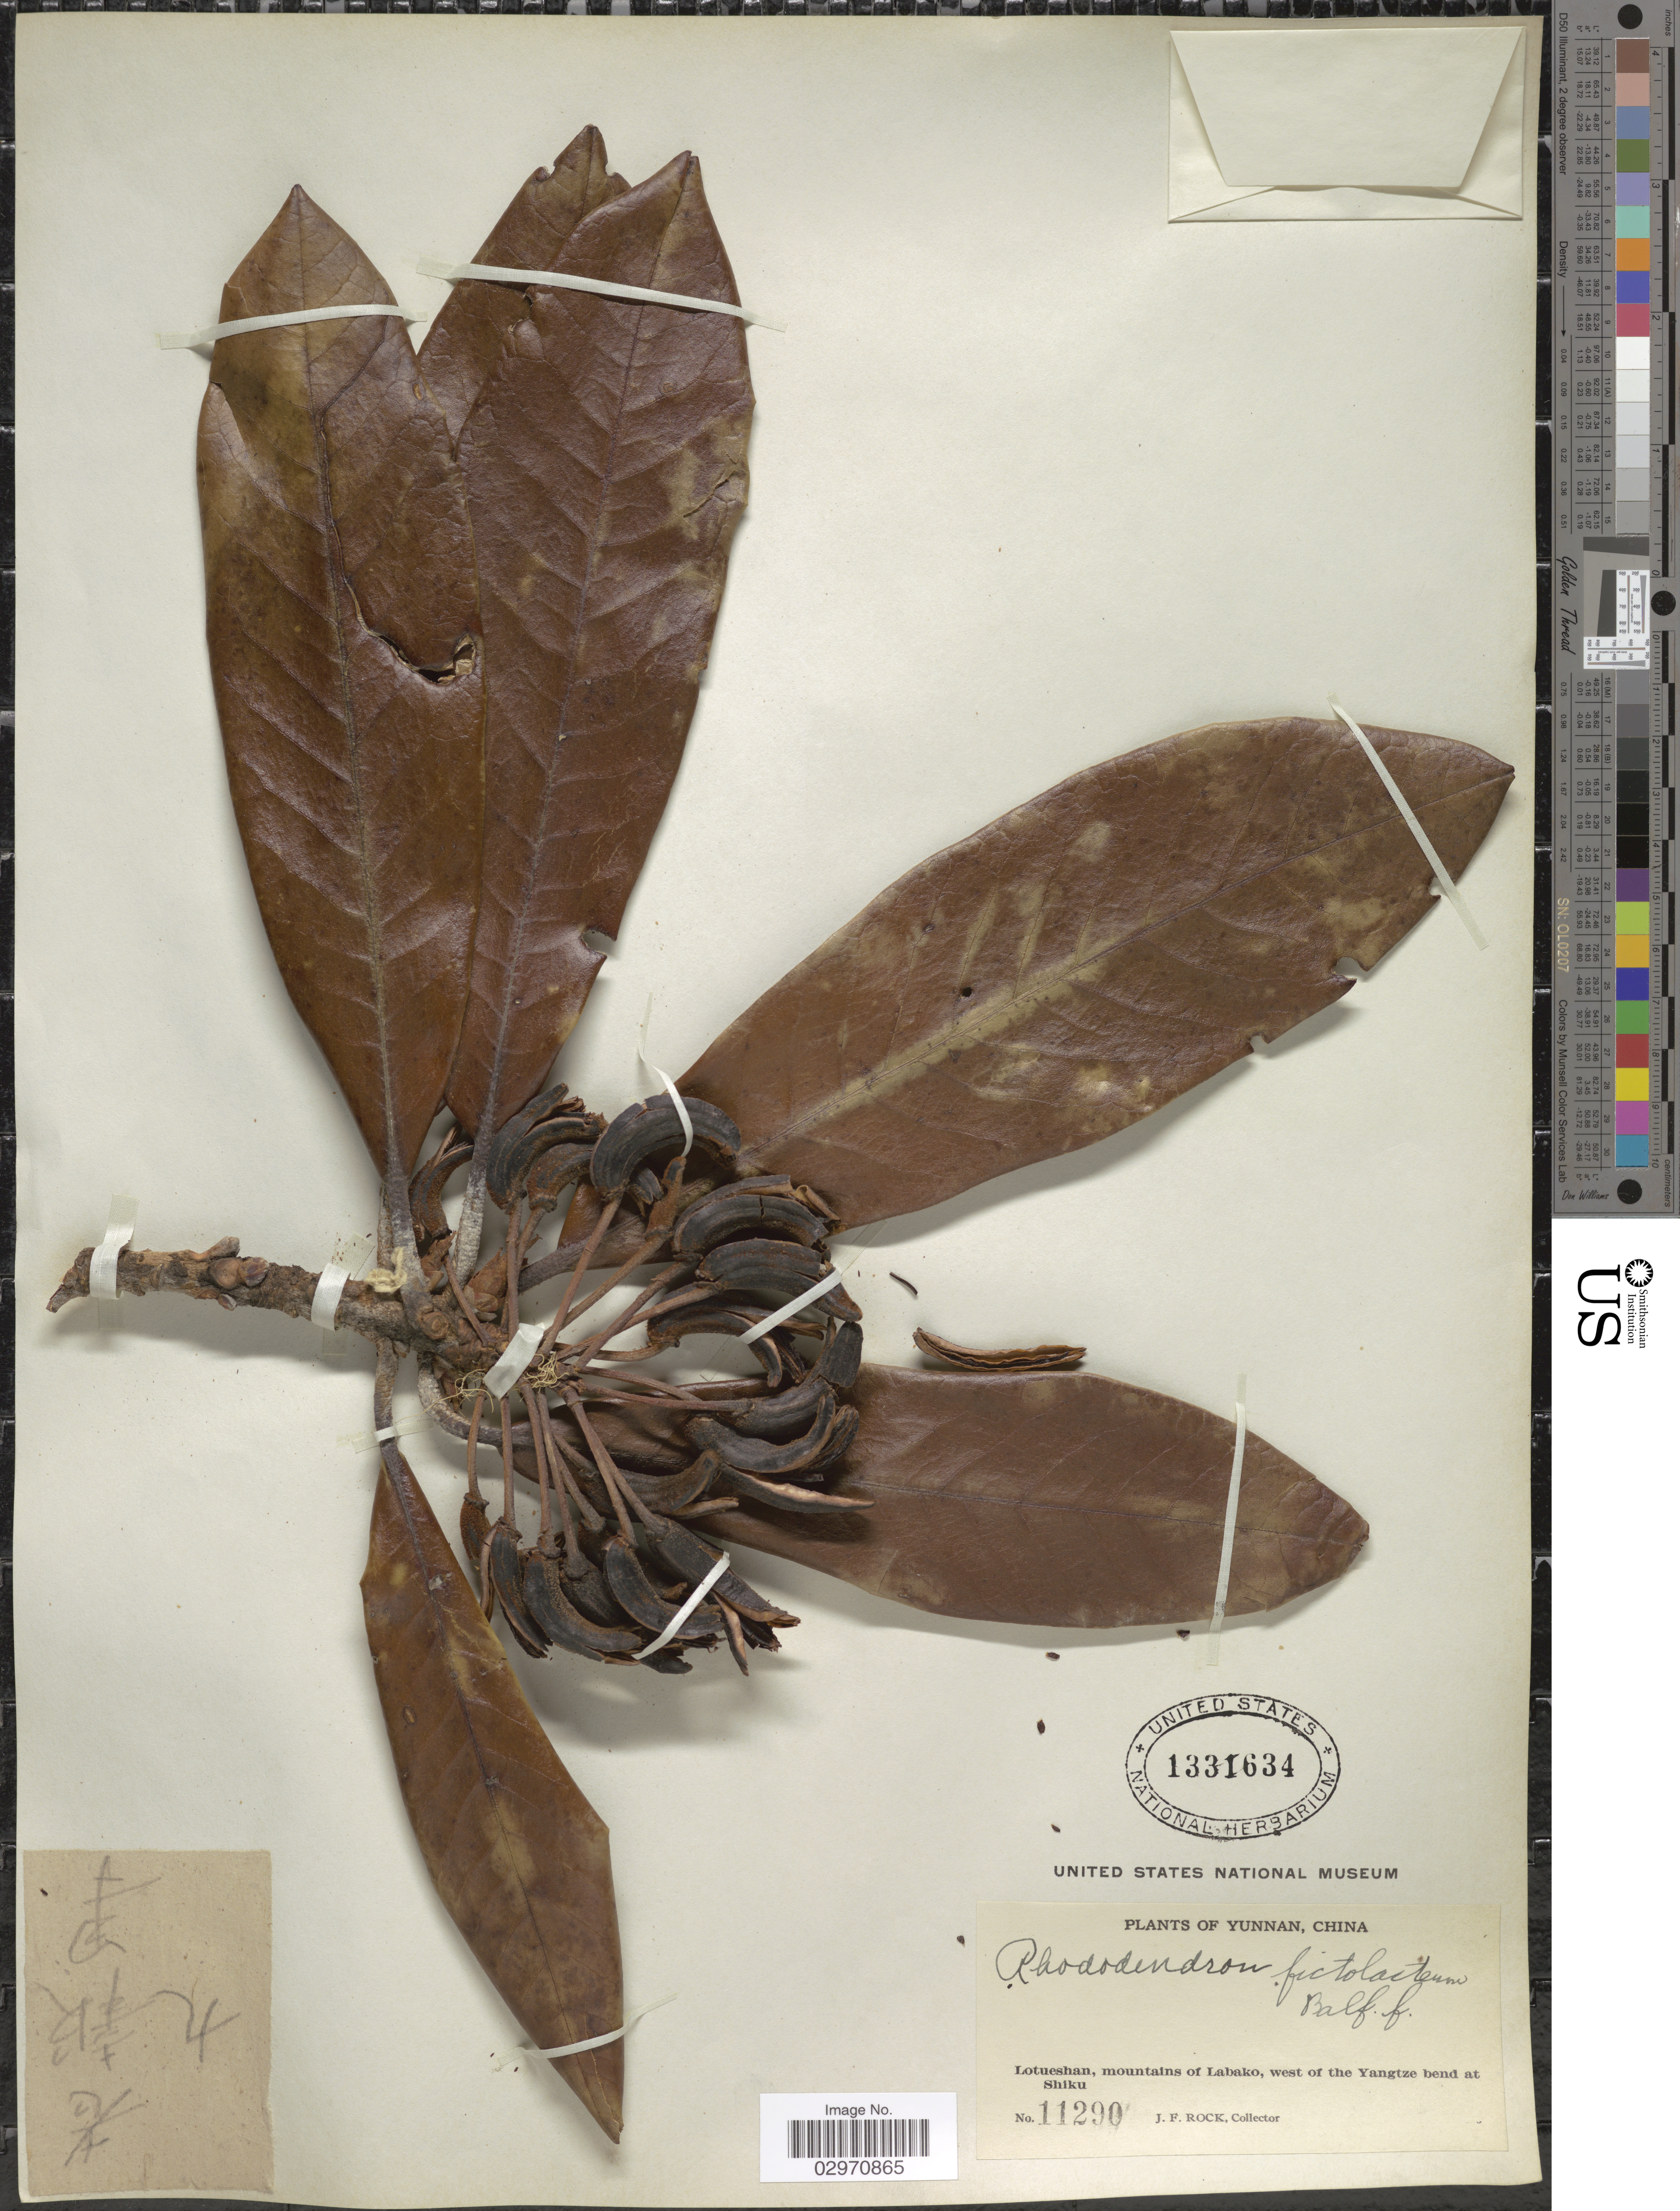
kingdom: Plantae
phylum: Tracheophyta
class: Magnoliopsida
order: Ericales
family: Ericaceae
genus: Rhododendron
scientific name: Rhododendron fictolacteum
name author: Balf. f.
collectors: J. Rock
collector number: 11290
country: China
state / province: Yunnan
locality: Lotueshan, mountains of Labako, west of the Yangtze bend at Shiku.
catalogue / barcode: US 1331634